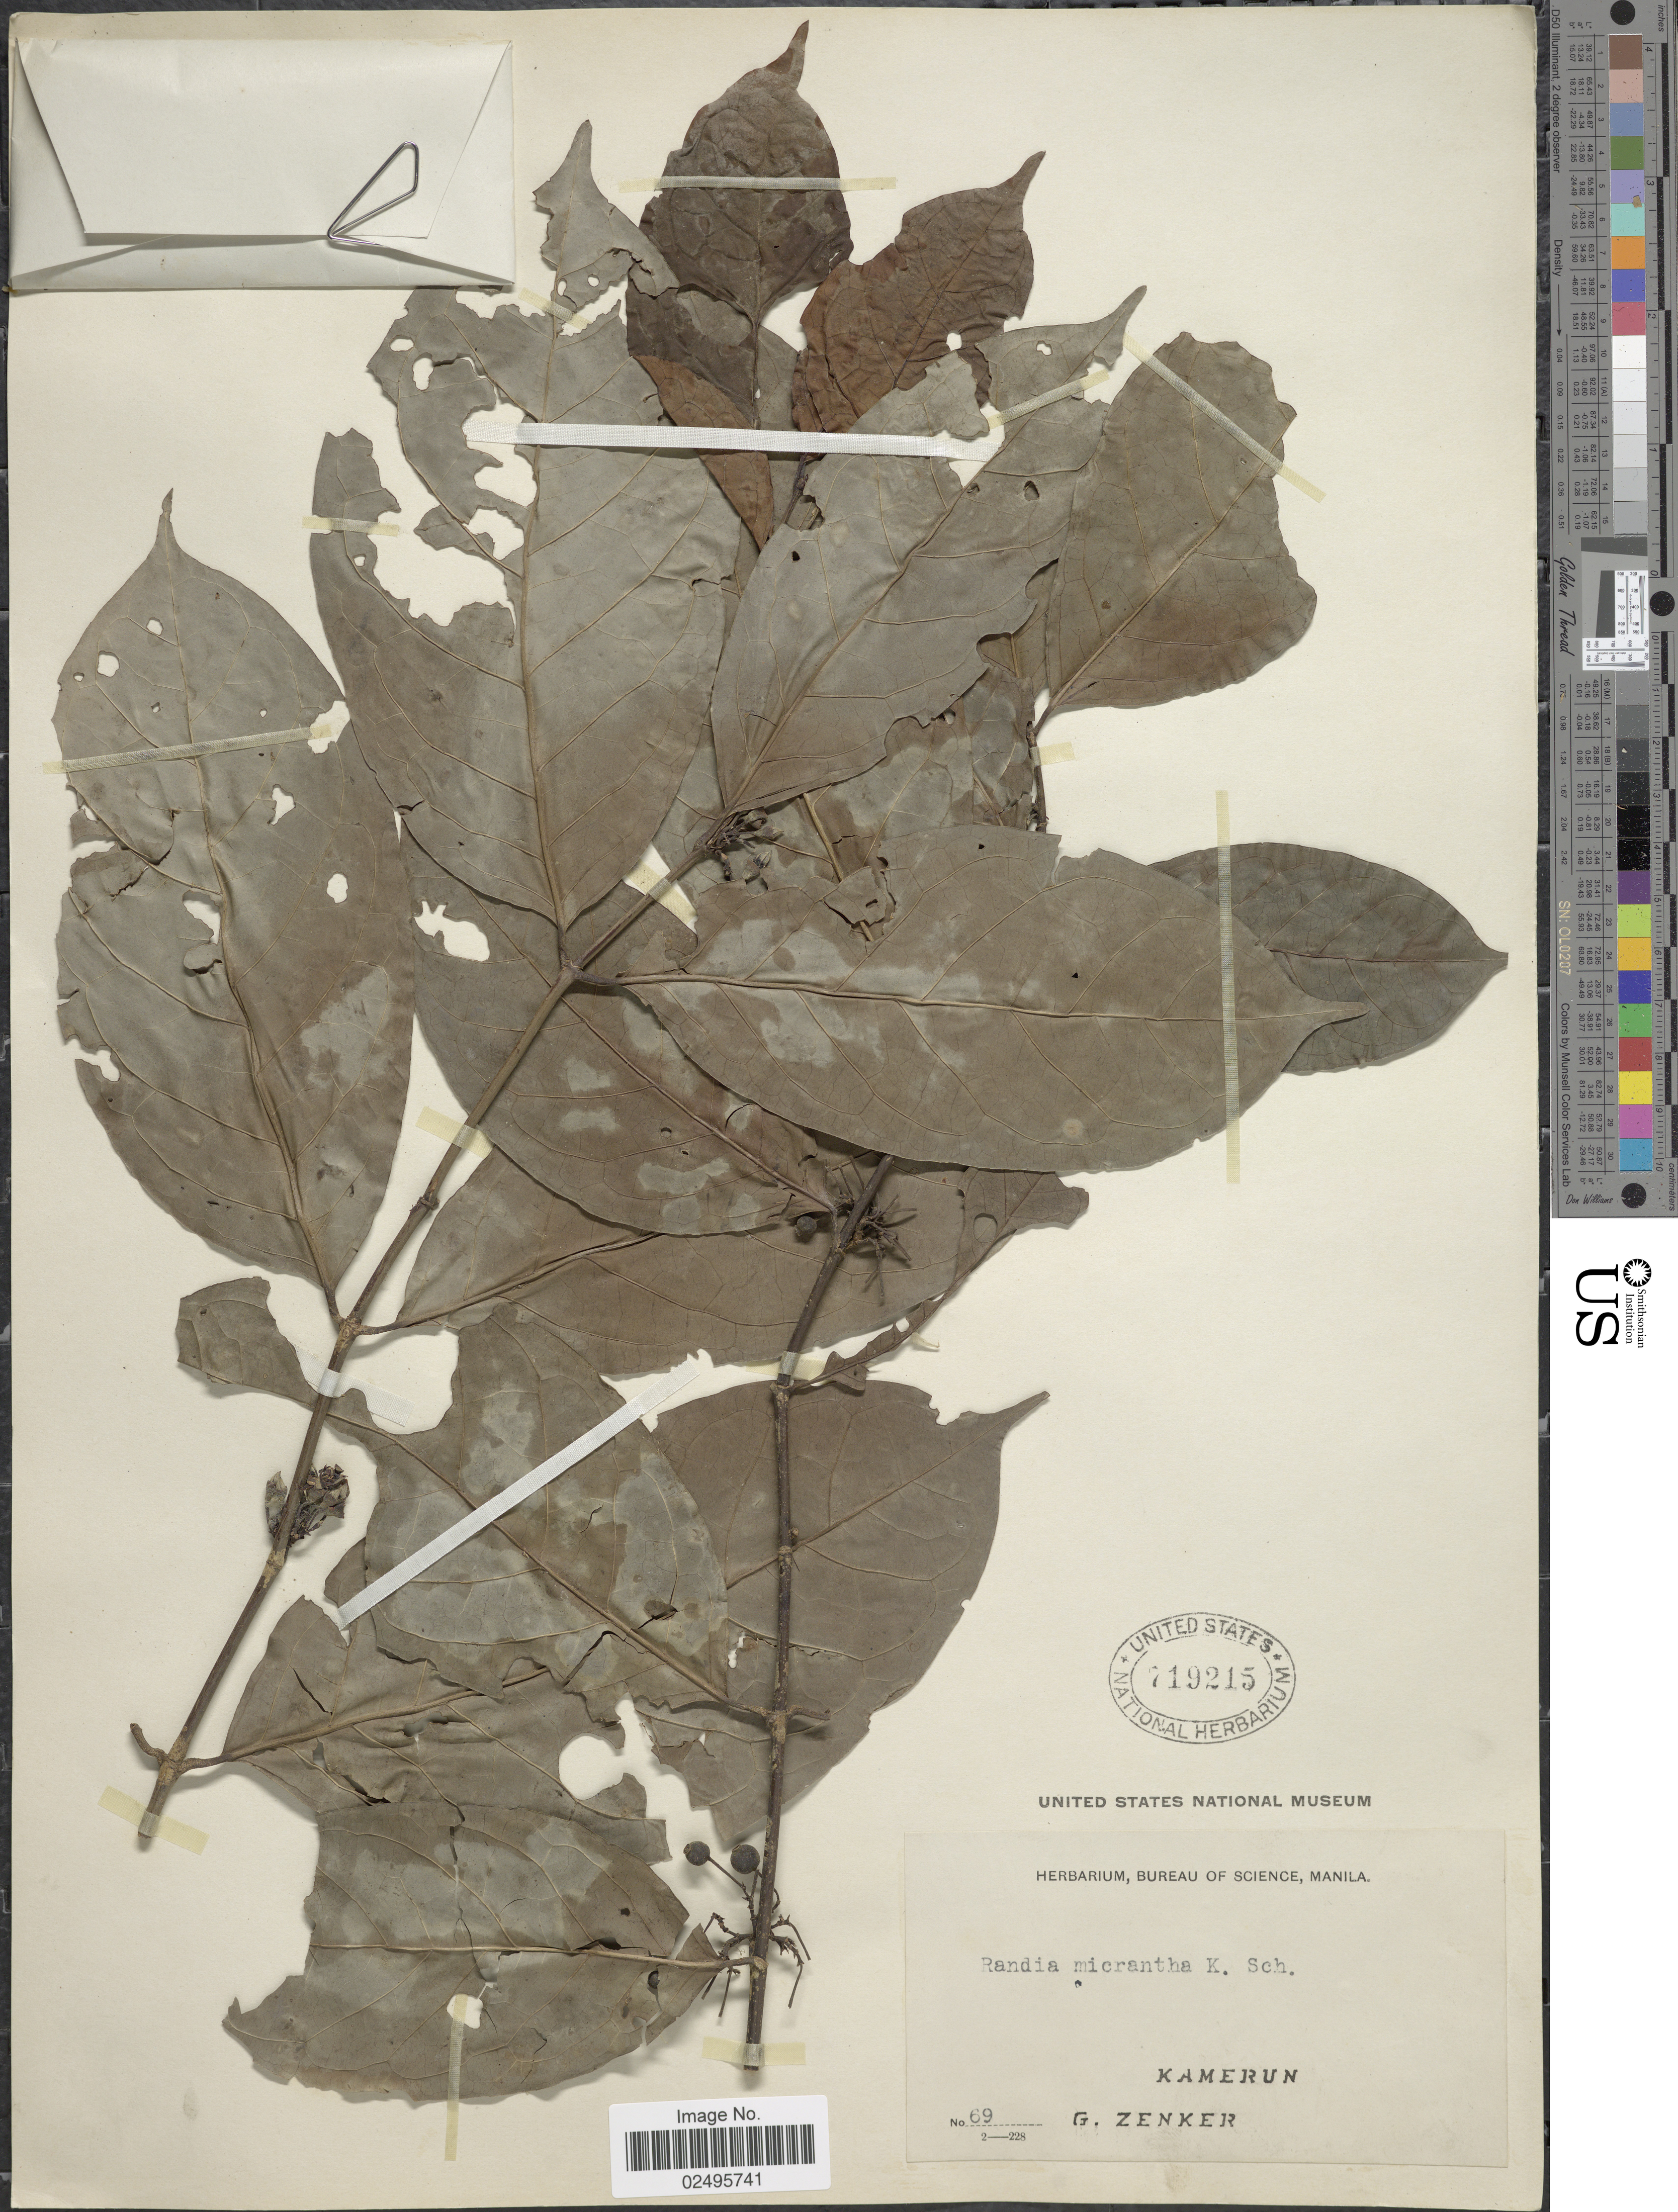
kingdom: Plantae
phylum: Tracheophyta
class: Magnoliopsida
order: Gentianales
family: Rubiaceae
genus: Aidia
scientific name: Aidia micrantha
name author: (K. Schum.) Bullock ex F. White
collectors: G. A. Zenker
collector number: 69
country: Cameroon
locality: Kamerun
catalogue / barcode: US 719215